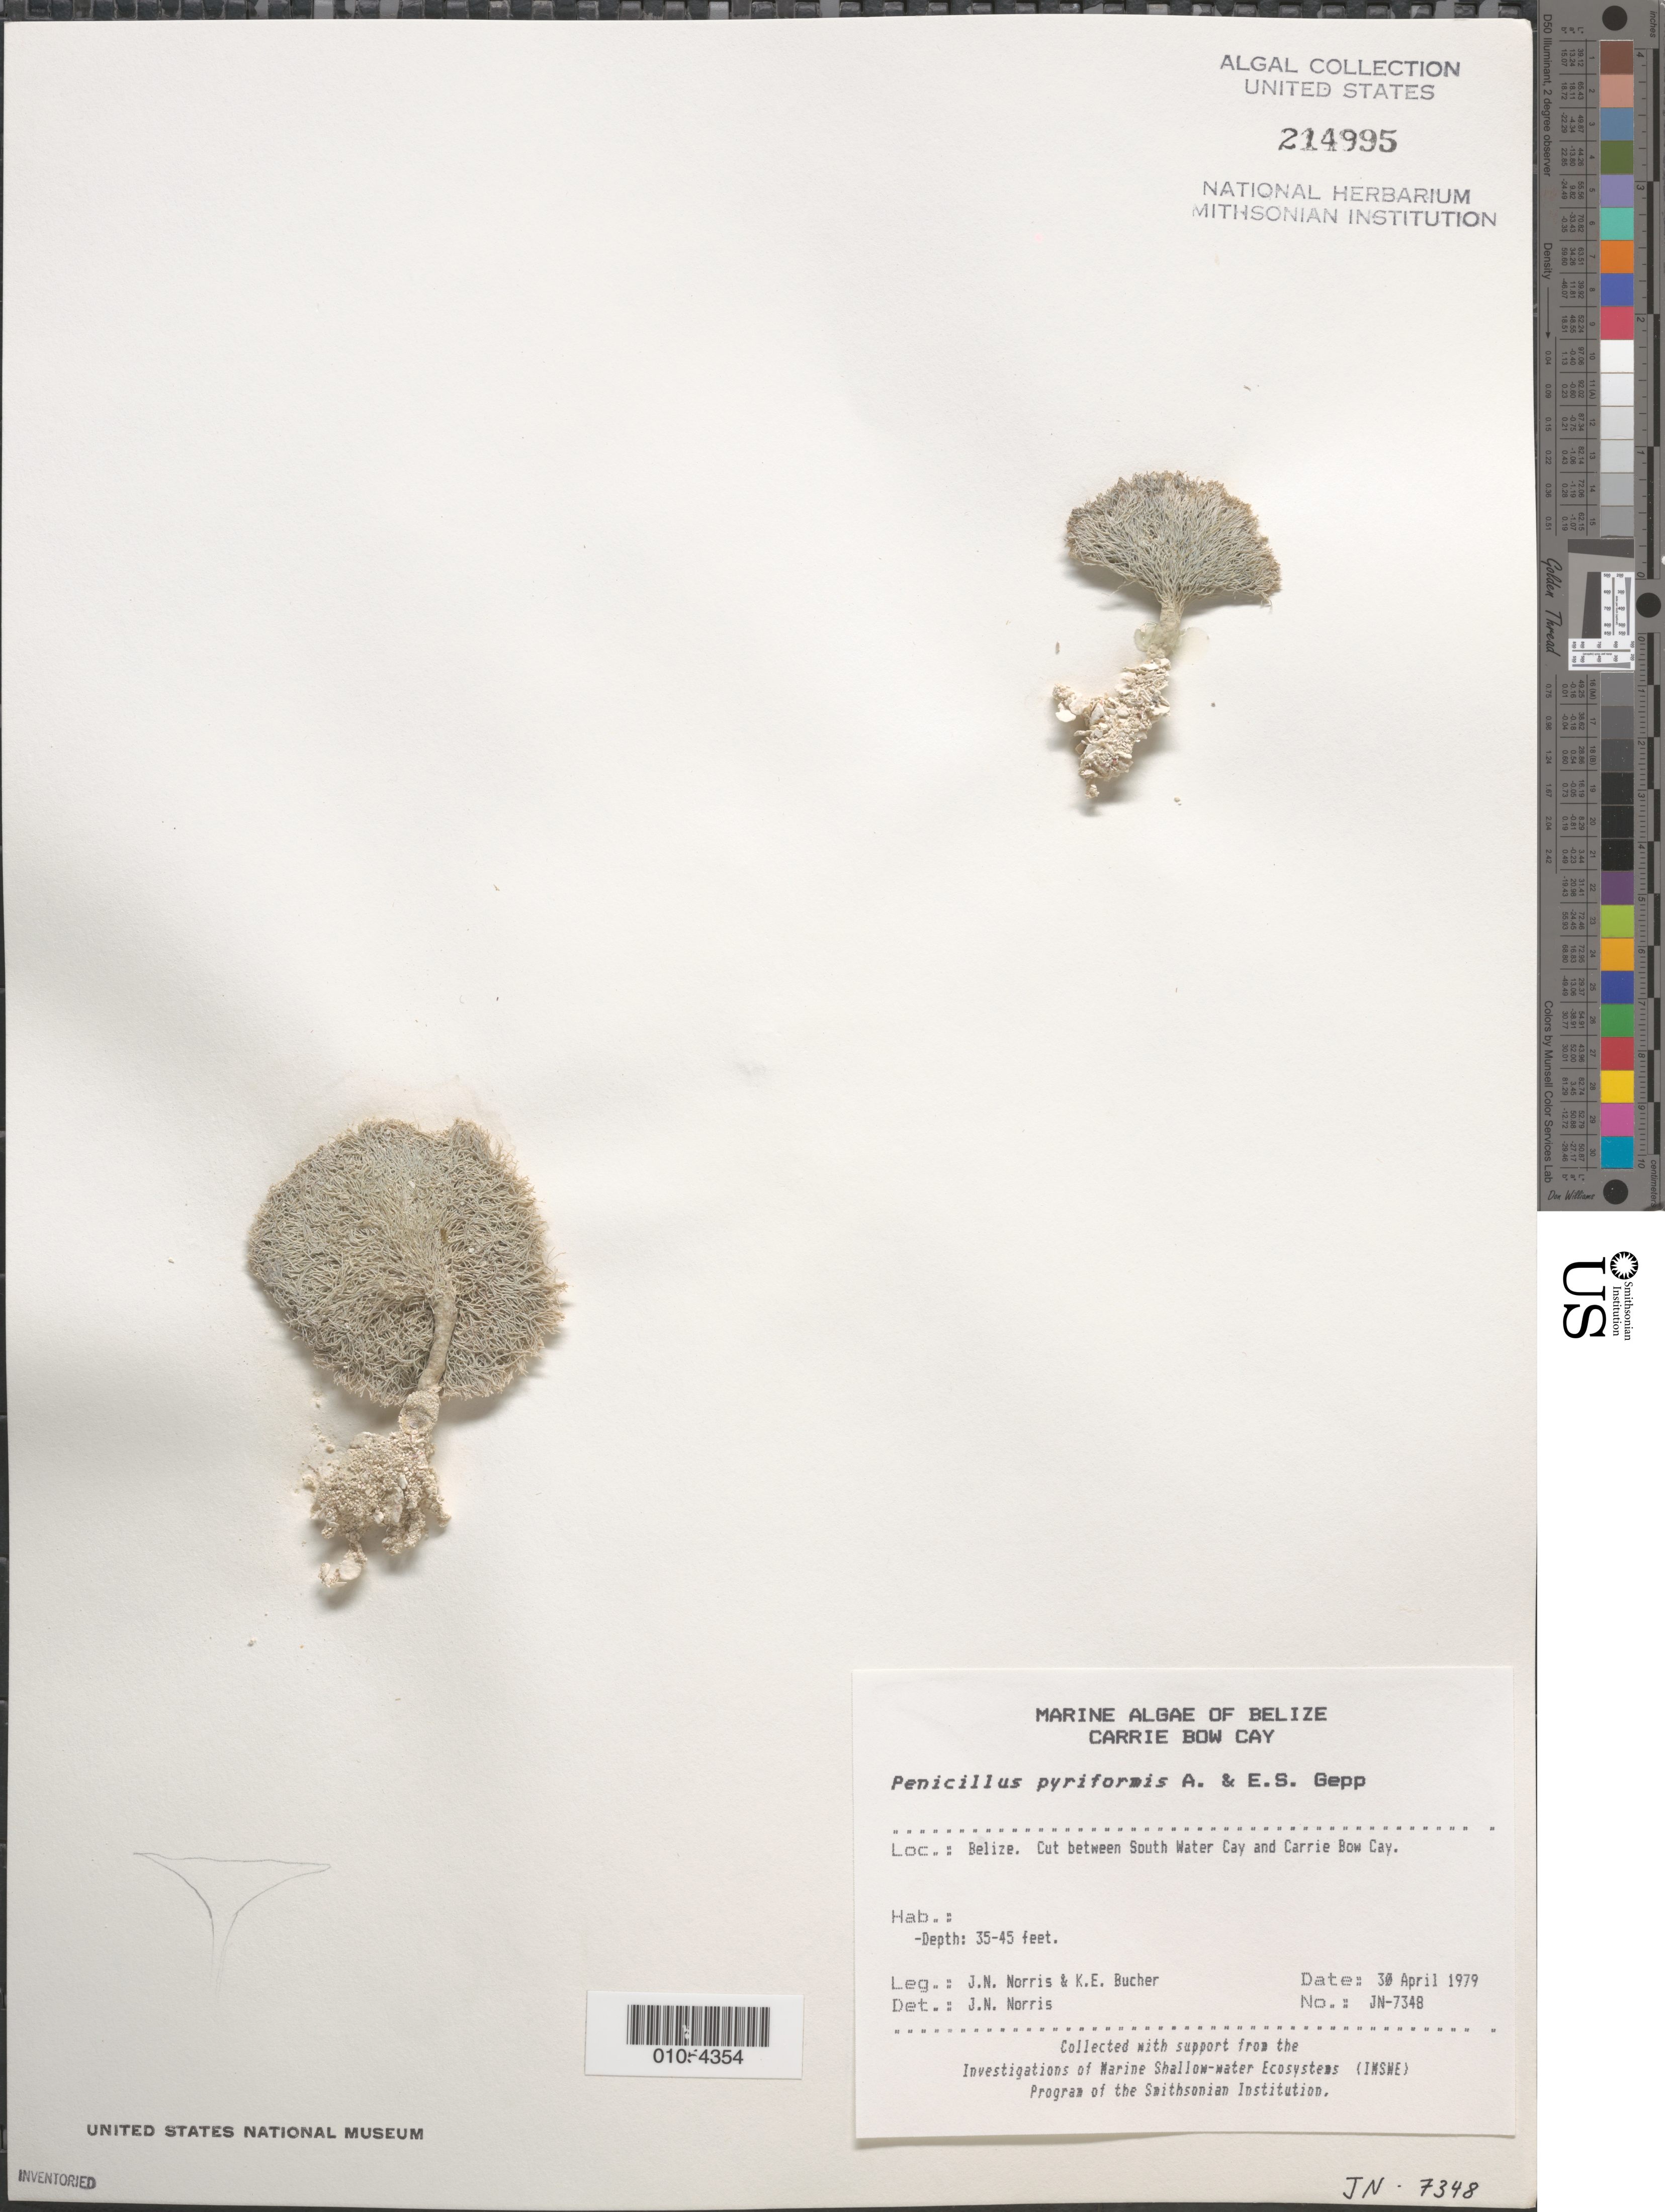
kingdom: Plantae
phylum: Chlorophyta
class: Ulvophyceae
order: Bryopsidales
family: Udoteaceae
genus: Penicillus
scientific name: Penicillus pyriformis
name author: A. Gepp & E. Gepp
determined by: Norris, James N.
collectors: J. N. Norris & K. E. Bucher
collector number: JN-7348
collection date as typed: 30 Apr 1979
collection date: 1979-04-30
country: Belize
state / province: Stann Creek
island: South Water Cay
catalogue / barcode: US 214995